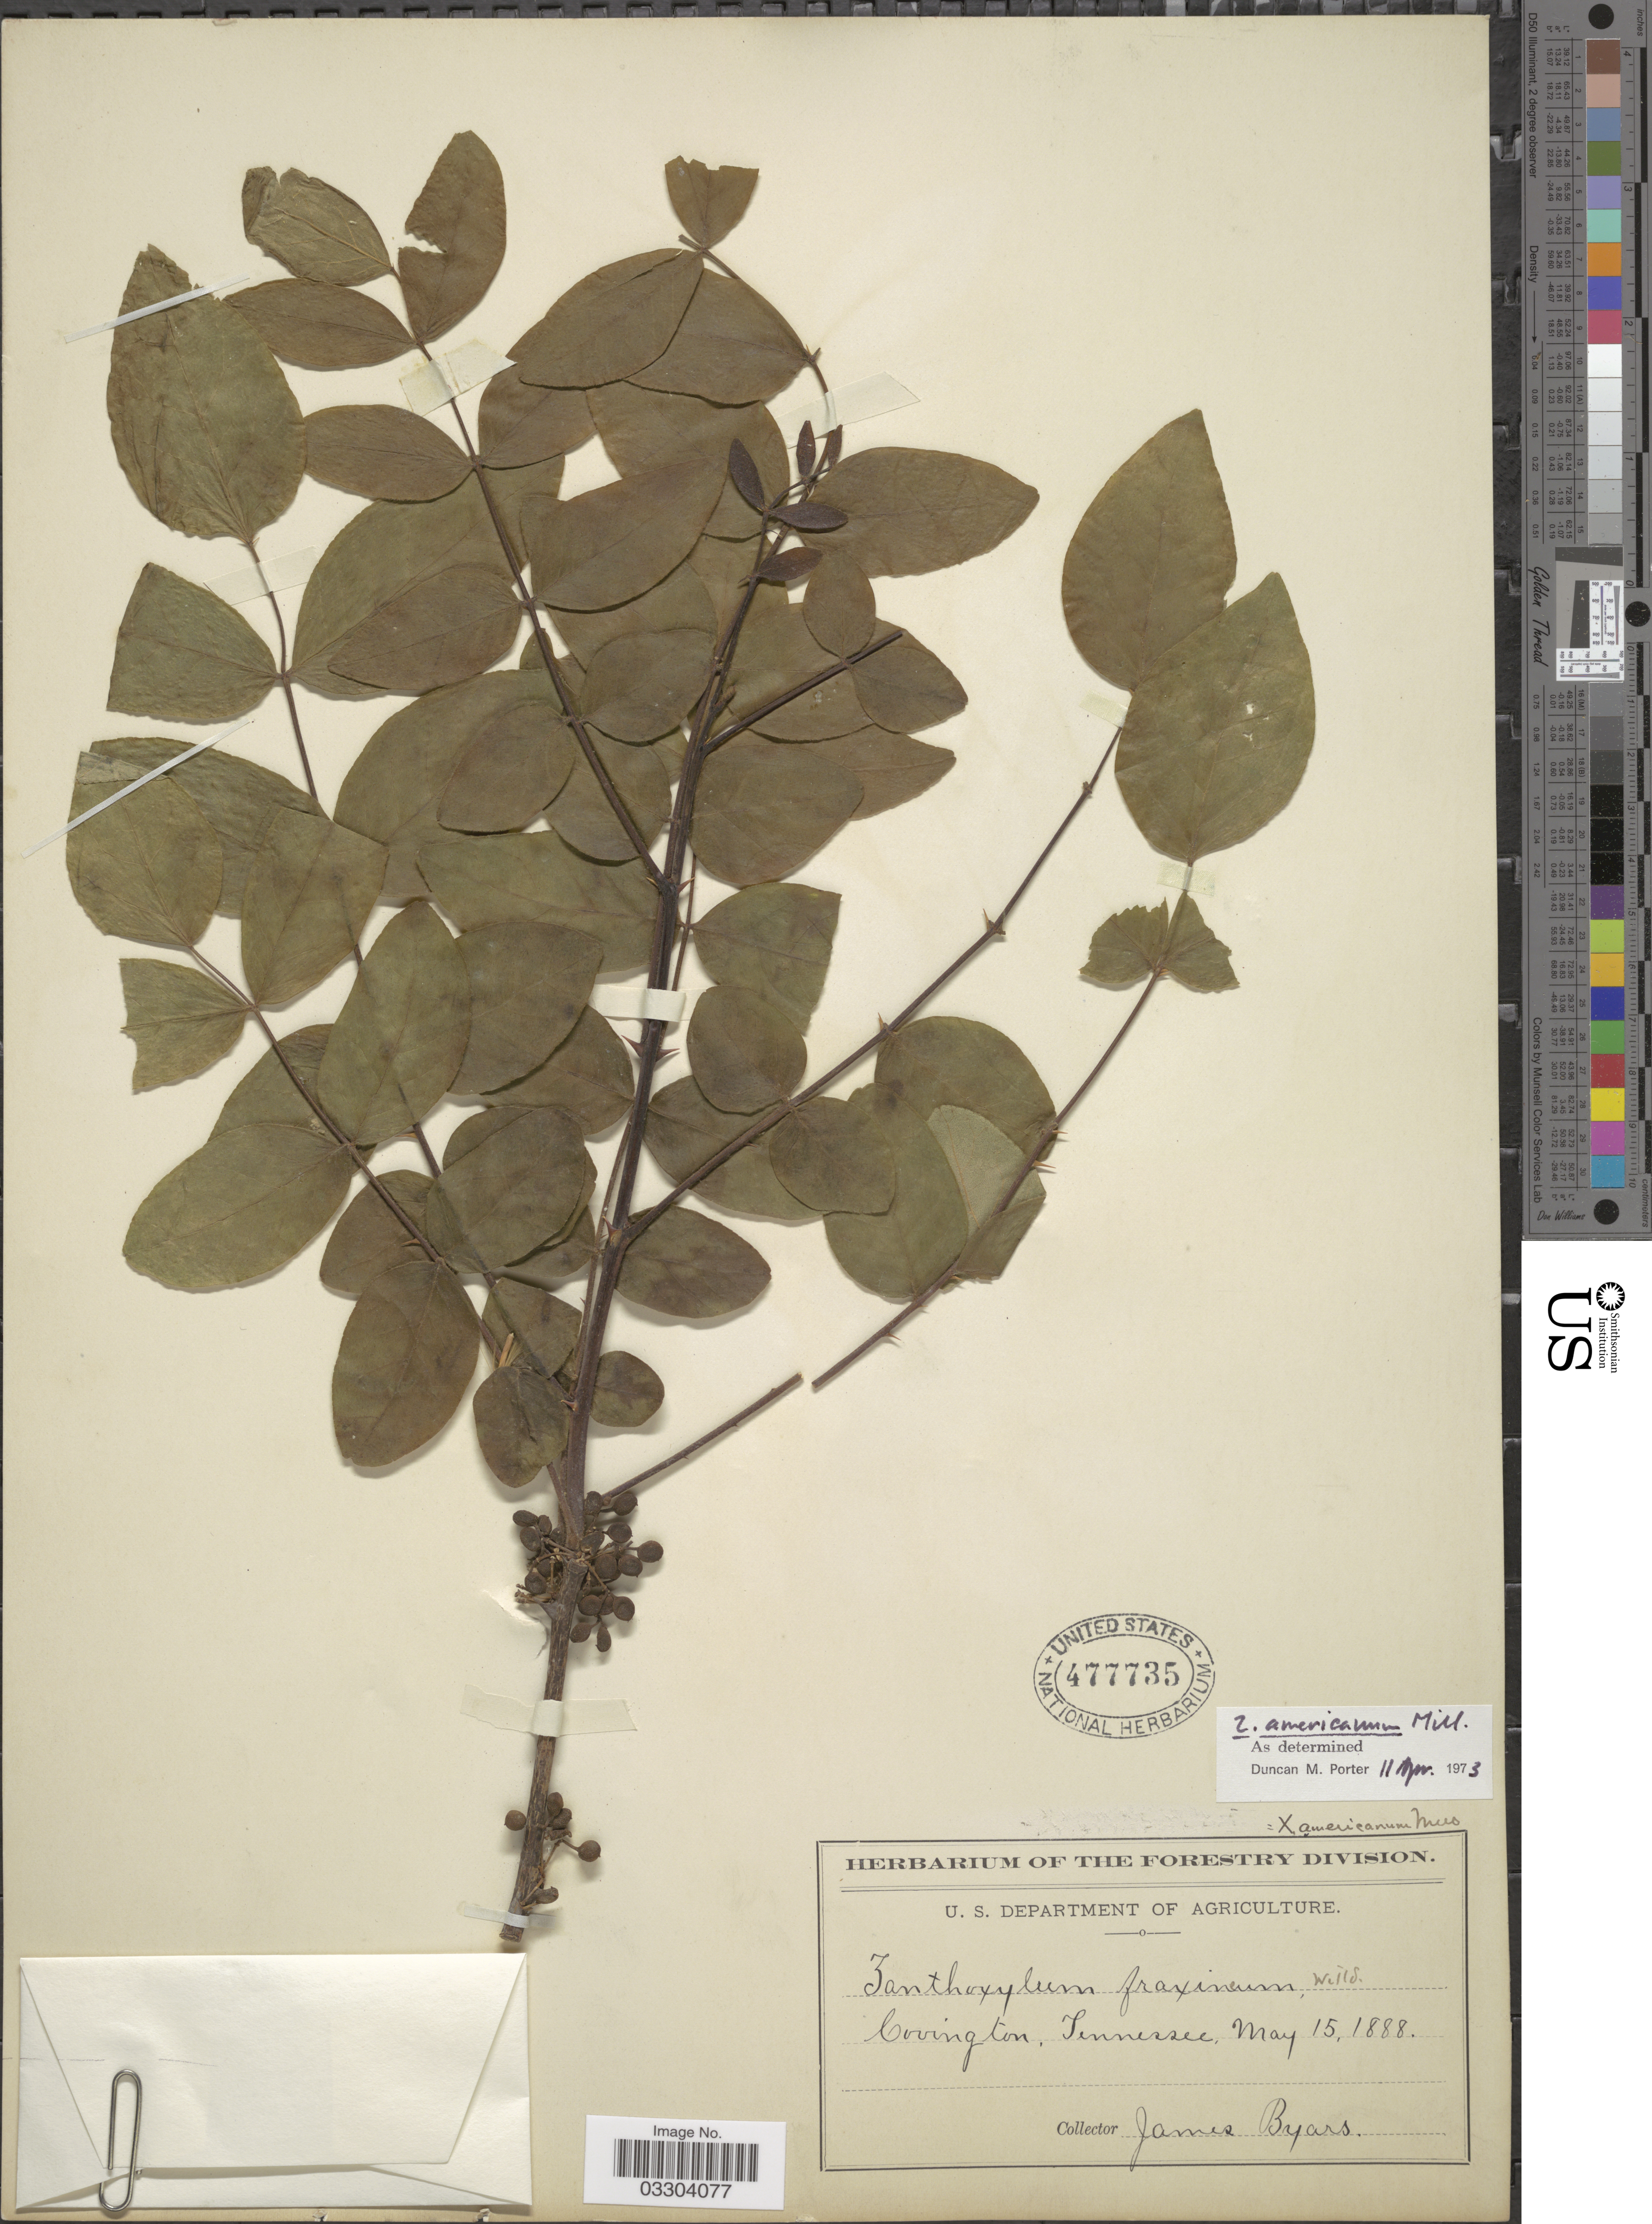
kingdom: Plantae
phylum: Tracheophyta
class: Magnoliopsida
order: Sapindales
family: Rutaceae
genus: Zanthoxylum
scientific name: Zanthoxylum americanum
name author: Mill.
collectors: J. Byars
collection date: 1888-05-15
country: United States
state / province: Tennessee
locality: Covington.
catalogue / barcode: US 477735